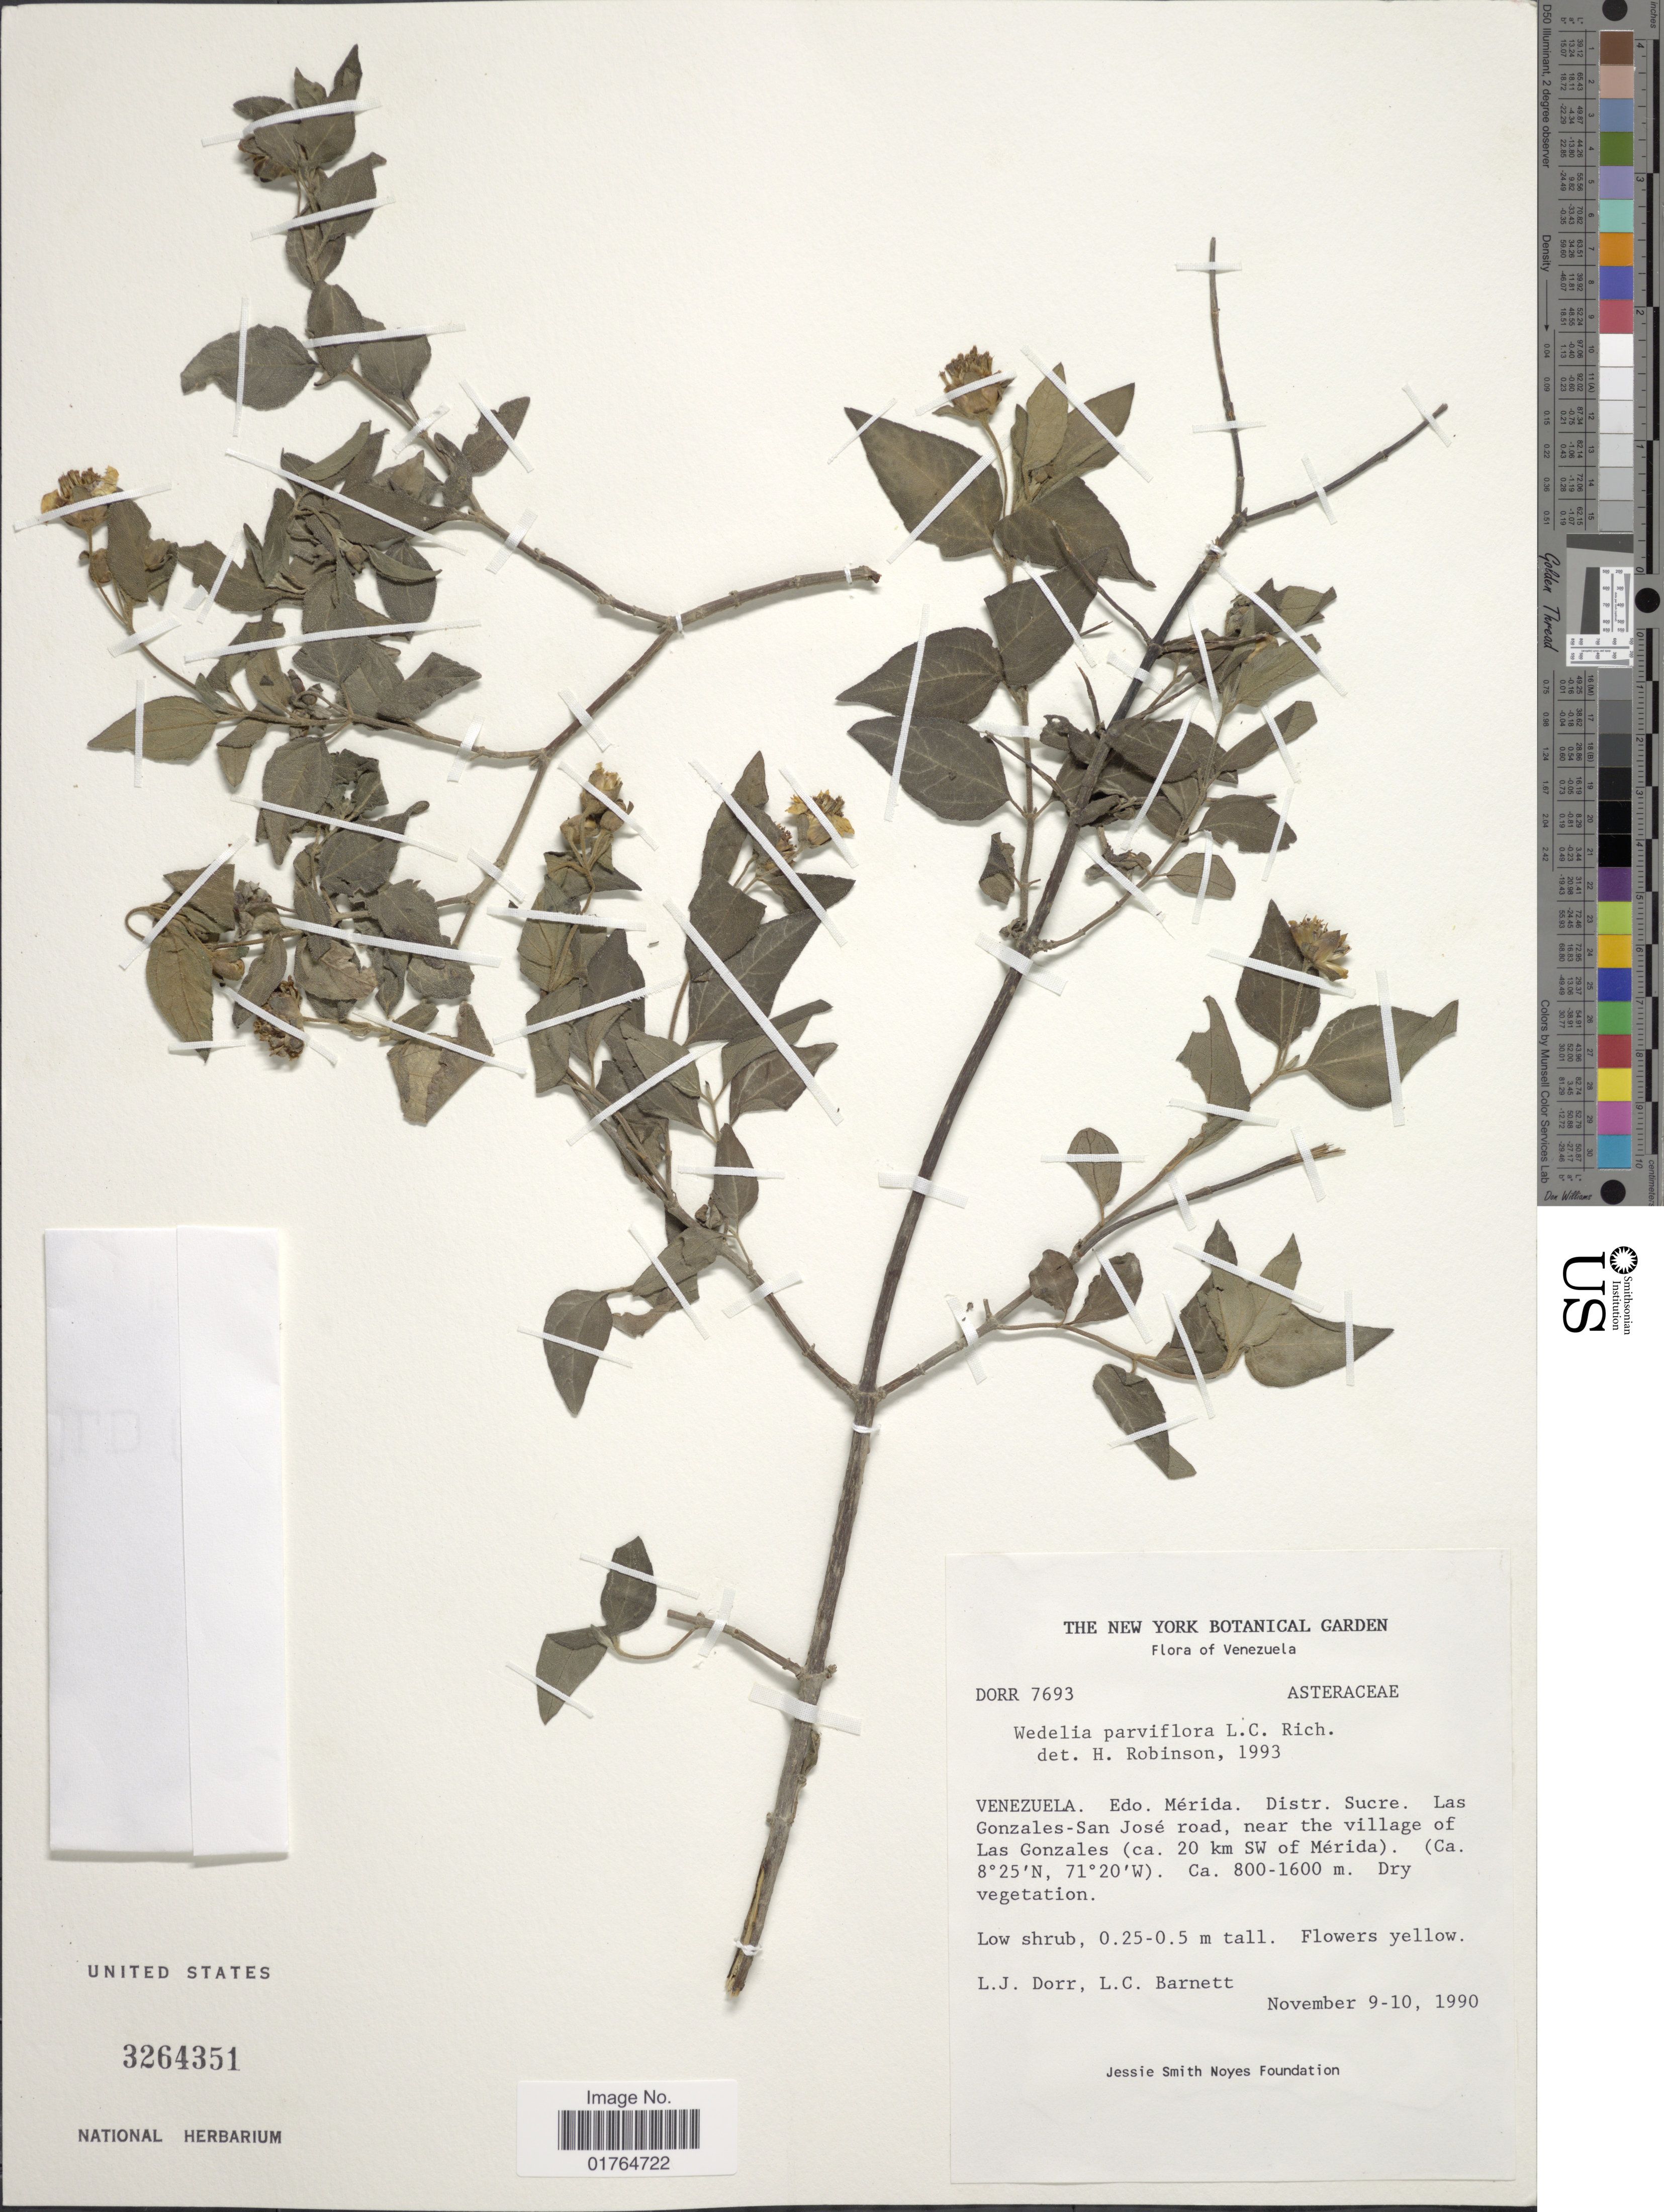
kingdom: Plantae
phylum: Tracheophyta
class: Magnoliopsida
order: Asterales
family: Asteraceae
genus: Wedelia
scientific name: Wedelia parviflora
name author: Rich.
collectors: L. J. Dorr & L. C. Barnett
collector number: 7693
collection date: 1990-11-09/1990-11-10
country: Venezuela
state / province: Mérida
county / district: Sucre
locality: Las Gonzales-San Jose road, near the village of Las Gonzales (ca. 20 km SW of Merida)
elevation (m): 800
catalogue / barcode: US 3264351